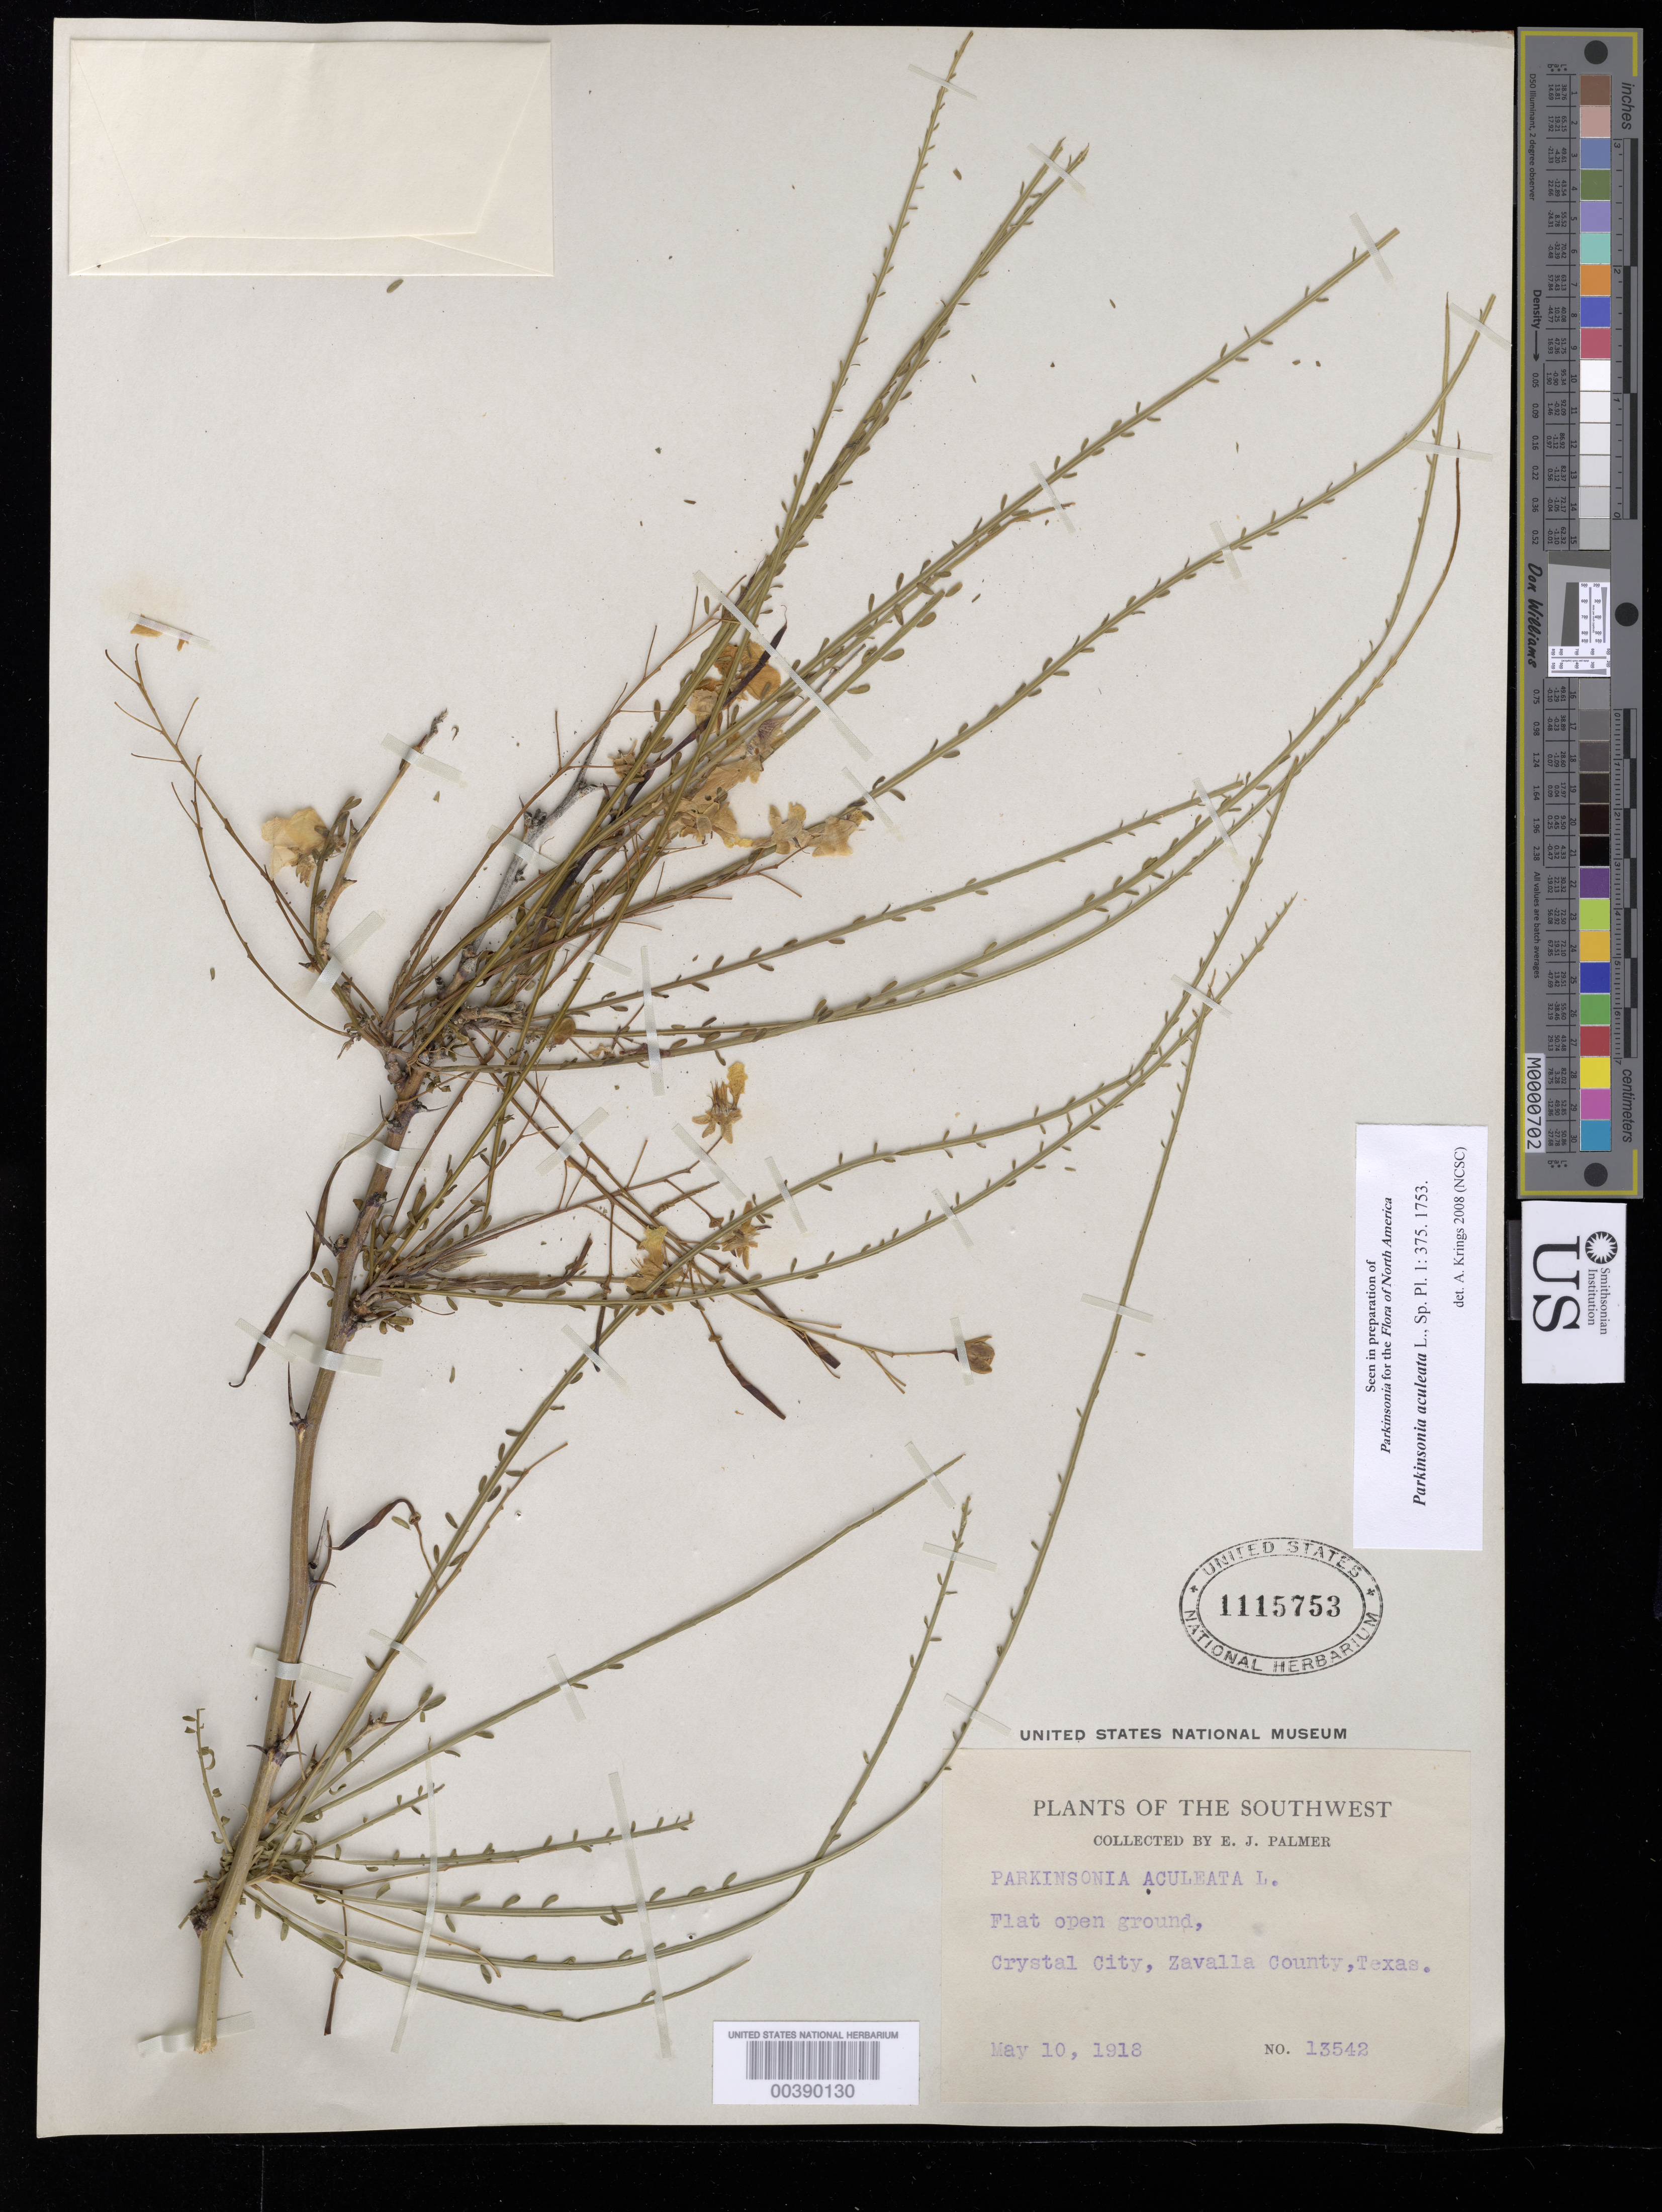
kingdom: Plantae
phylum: Tracheophyta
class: Magnoliopsida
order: Fabales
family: Fabaceae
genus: Parkinsonia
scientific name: Parkinsonia aculeata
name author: L.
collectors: E. J. Palmer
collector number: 13542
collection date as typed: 10 May 1918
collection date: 1918-05-10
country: United States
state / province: Texas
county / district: Zavala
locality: Crystal city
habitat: Open flat ground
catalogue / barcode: US 1115753